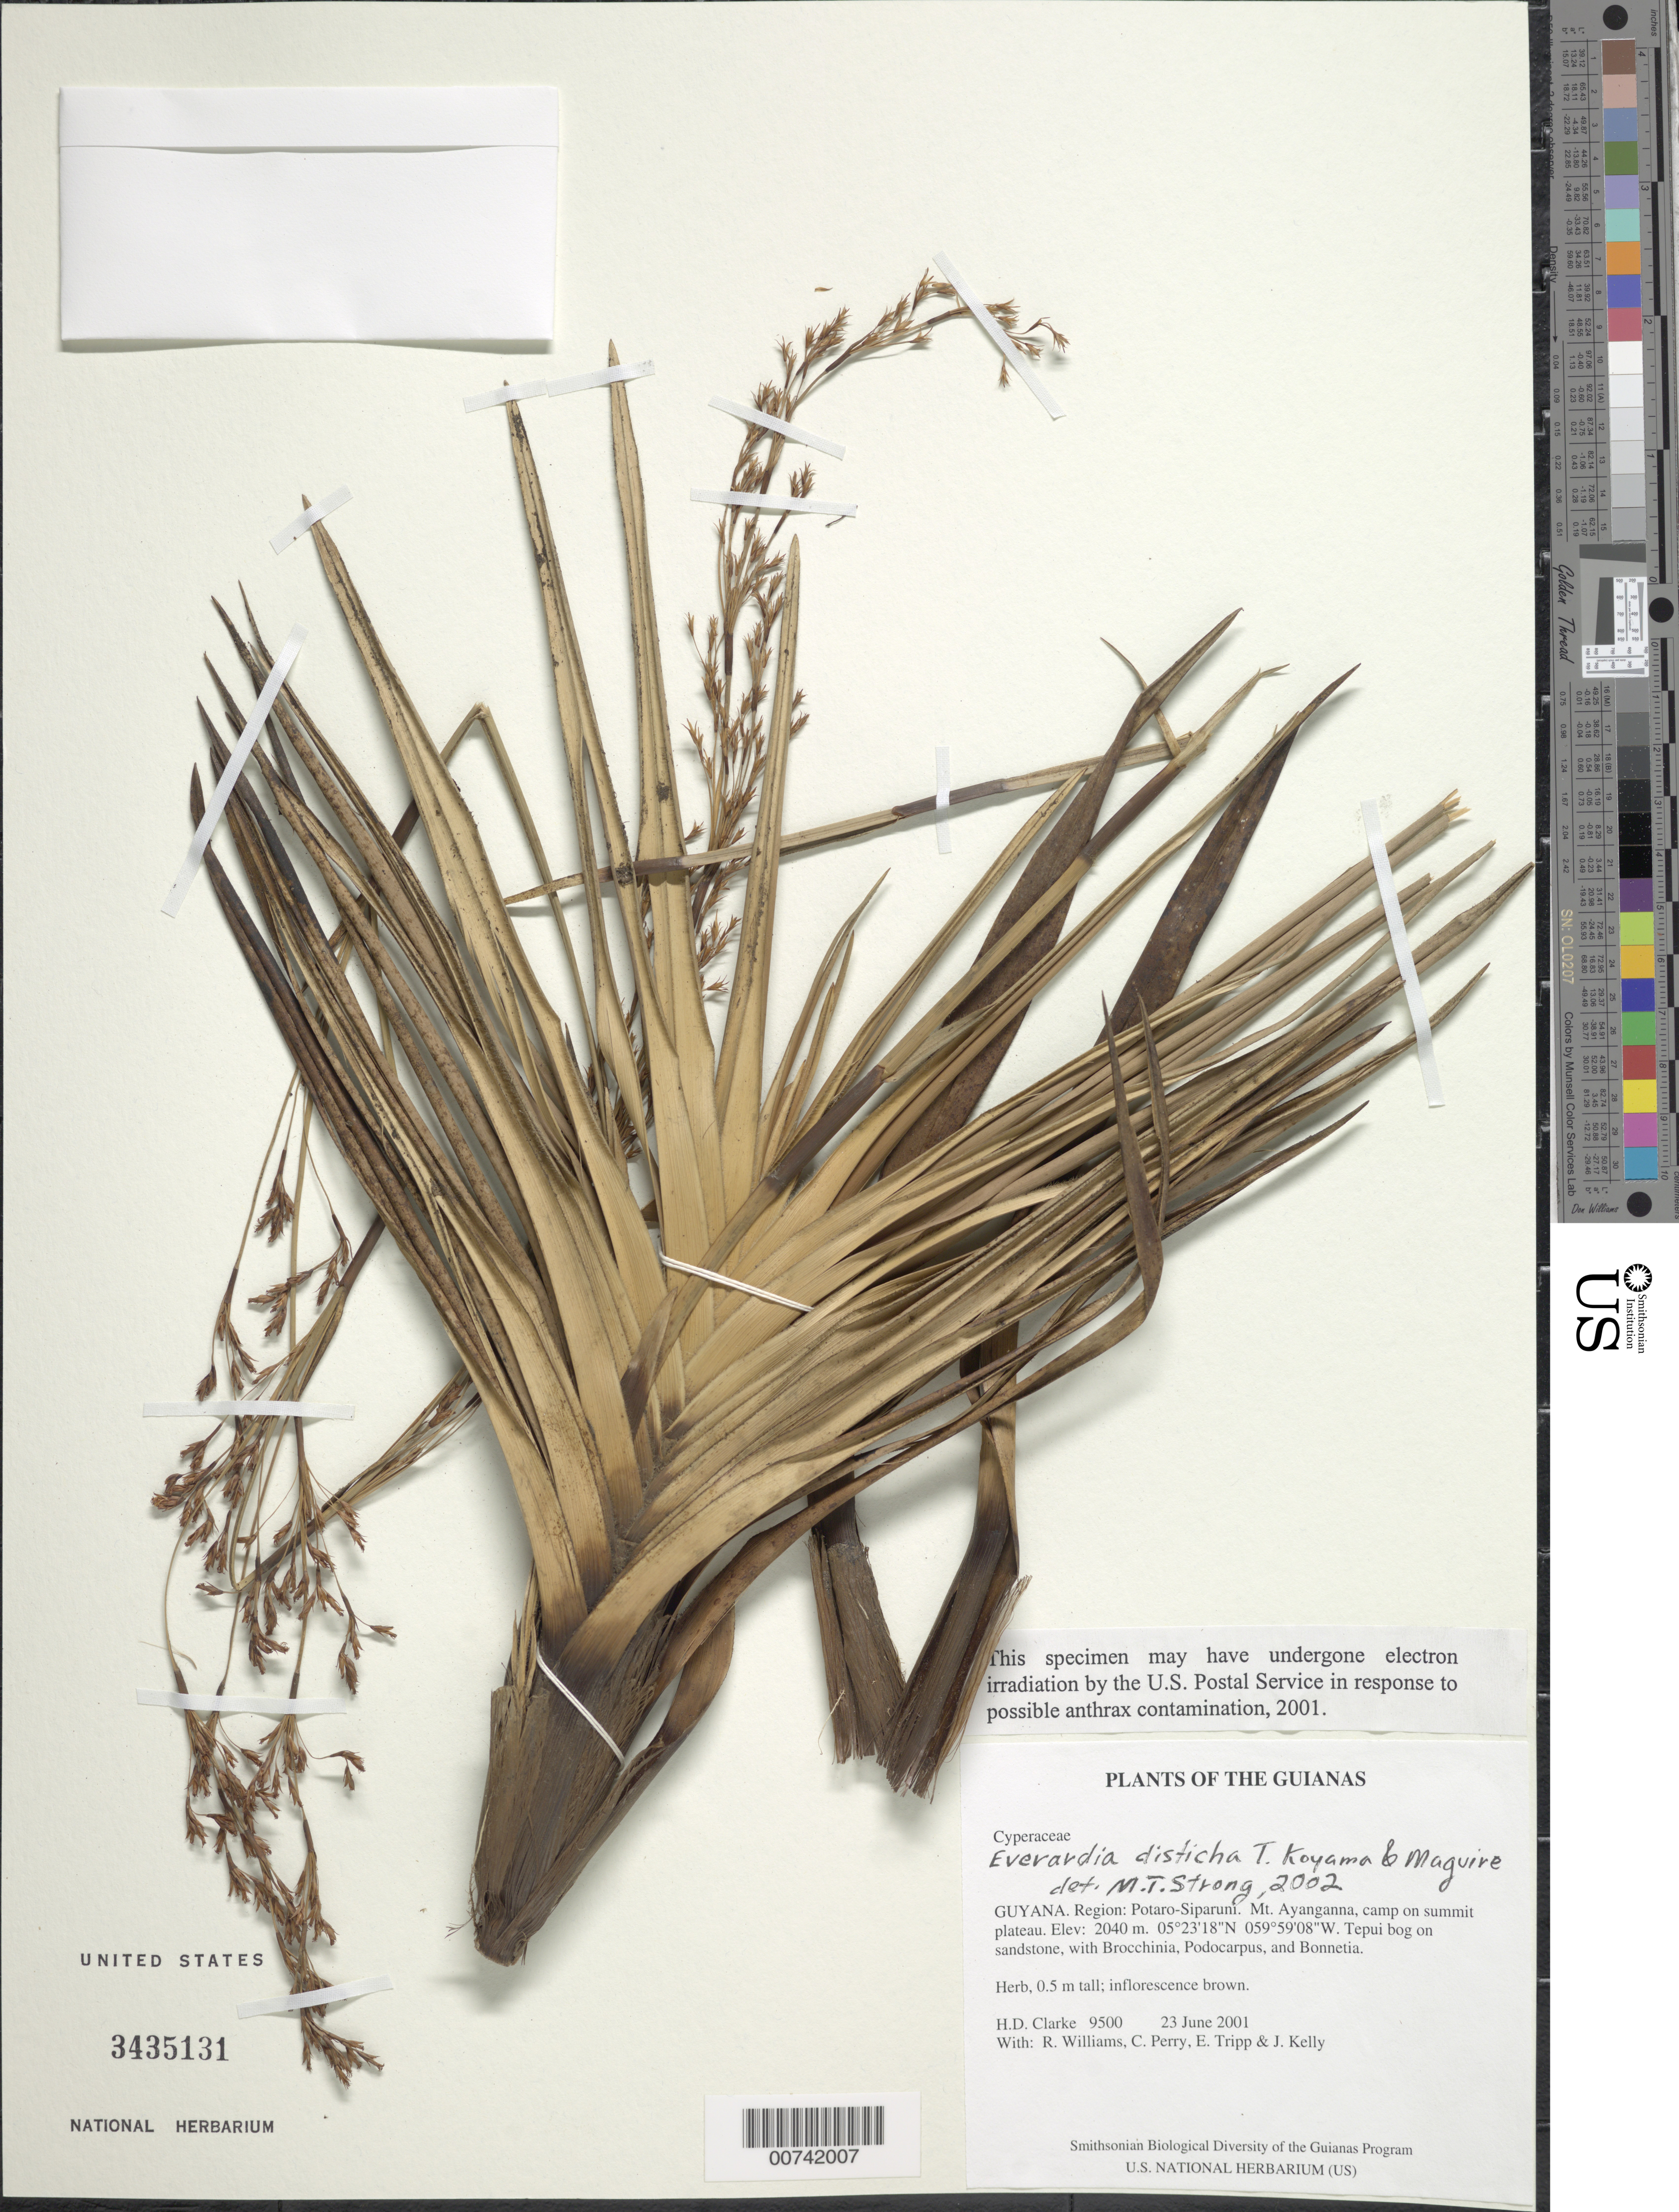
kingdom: Plantae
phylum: Tracheophyta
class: Liliopsida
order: Poales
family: Cyperaceae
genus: Cephalocarpus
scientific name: Cephalocarpus recurviglumis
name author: (T. Koyama & Maguire) S.M. Costa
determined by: Strong, Mark T., (BOT), Smithsonian Institution - National Museum of Natural History (UNITED STATES)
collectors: H. D. Clarke, R. Williams, C. Perry, E. Tripp & J. Kelly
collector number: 9500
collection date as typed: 23 June 2001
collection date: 2001-06-23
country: Guyana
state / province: Potaro-Siparuni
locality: Mt. Ayanganna, camp on summit plateau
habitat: Tepui bog on sandstone, with Brocchinia, Podocarpus, and Bonnetia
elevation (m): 2040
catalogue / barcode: US 3435131